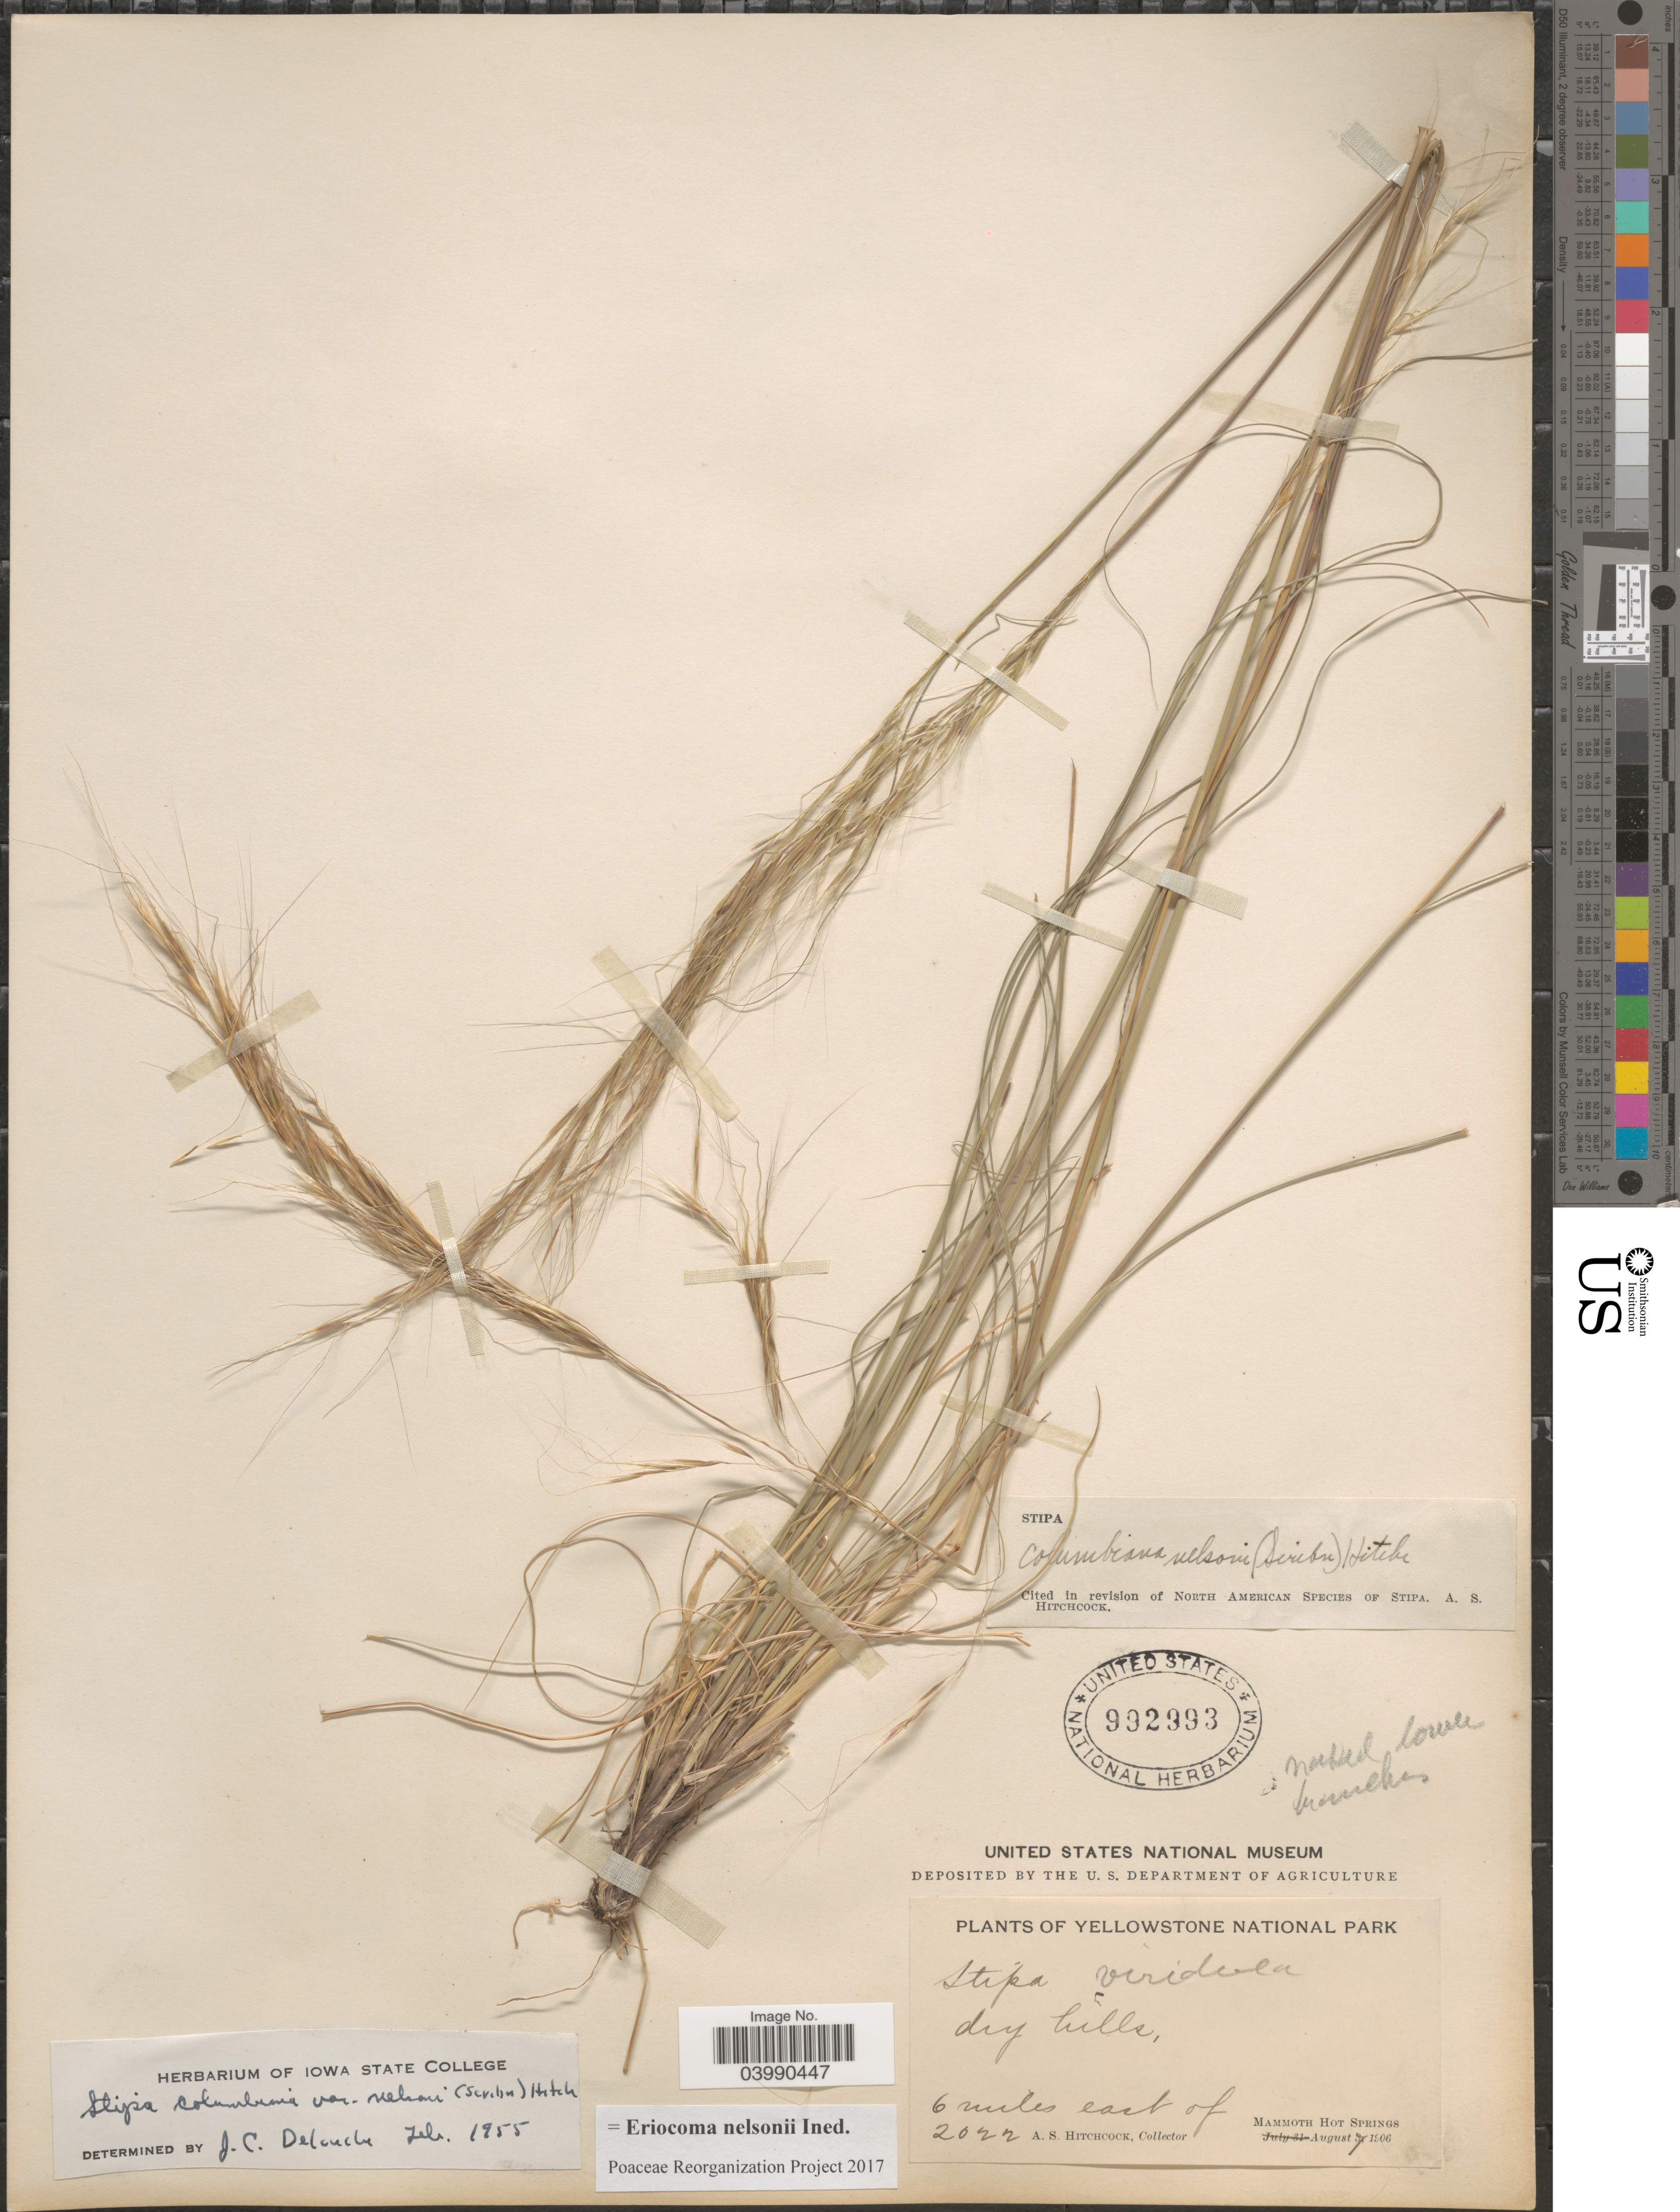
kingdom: Plantae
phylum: Tracheophyta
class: Liliopsida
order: Poales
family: Poaceae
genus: Eriocoma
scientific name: Eriocoma nelsonii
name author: (Scribn.) Romasch.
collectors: A. S. Hitchcock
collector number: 2022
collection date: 1906-08-07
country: United States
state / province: Wyoming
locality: Yellowstone National Park. Dry hills, 6 miles east of Mammoth Hot Springs.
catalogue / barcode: US 992993